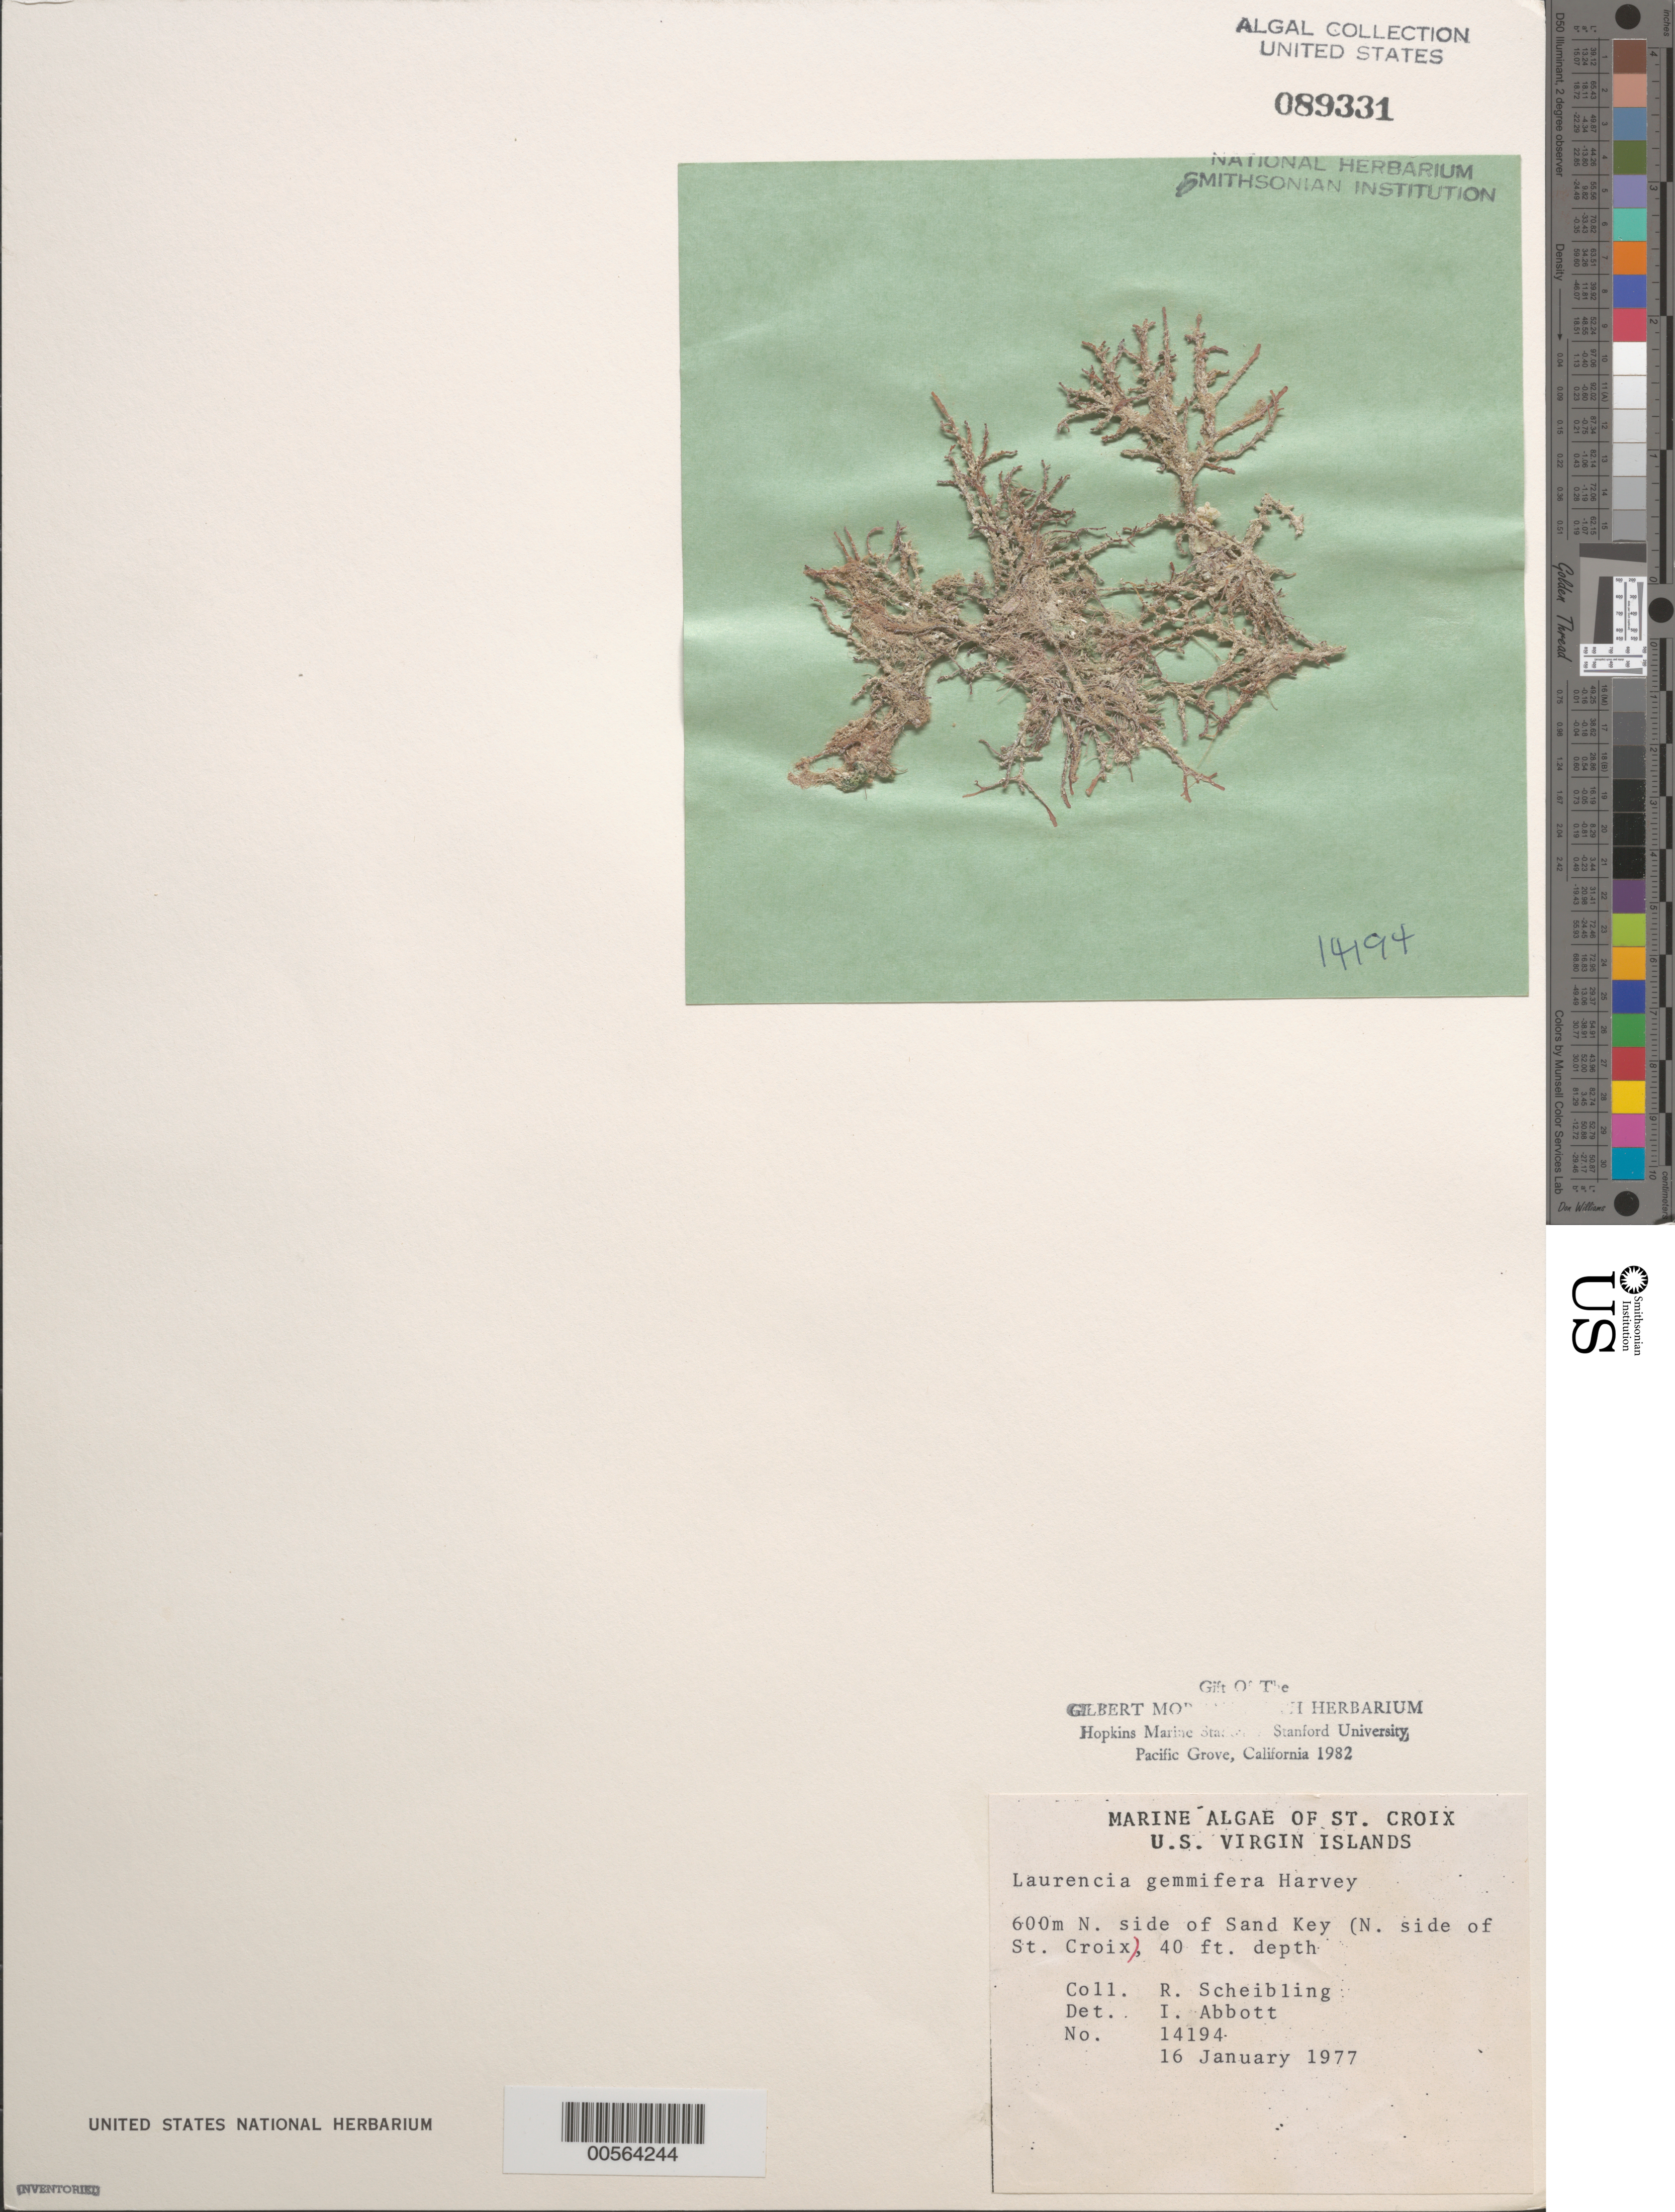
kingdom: Plantae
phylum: Rhodophyta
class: Florideophyceae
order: Ceramiales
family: Rhodomelaceae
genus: Yuzurua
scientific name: Yuzurua poiteaui var. gemmifera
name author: (Harvey) M.J. Wynne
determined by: Algae name updating Project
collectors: R. Scheibling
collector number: IAA 14194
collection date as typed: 16 Jan 1977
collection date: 1977-01-16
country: U.S. Virgin Islands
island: St. Croix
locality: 600 m north side of Sand Key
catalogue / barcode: US 89331